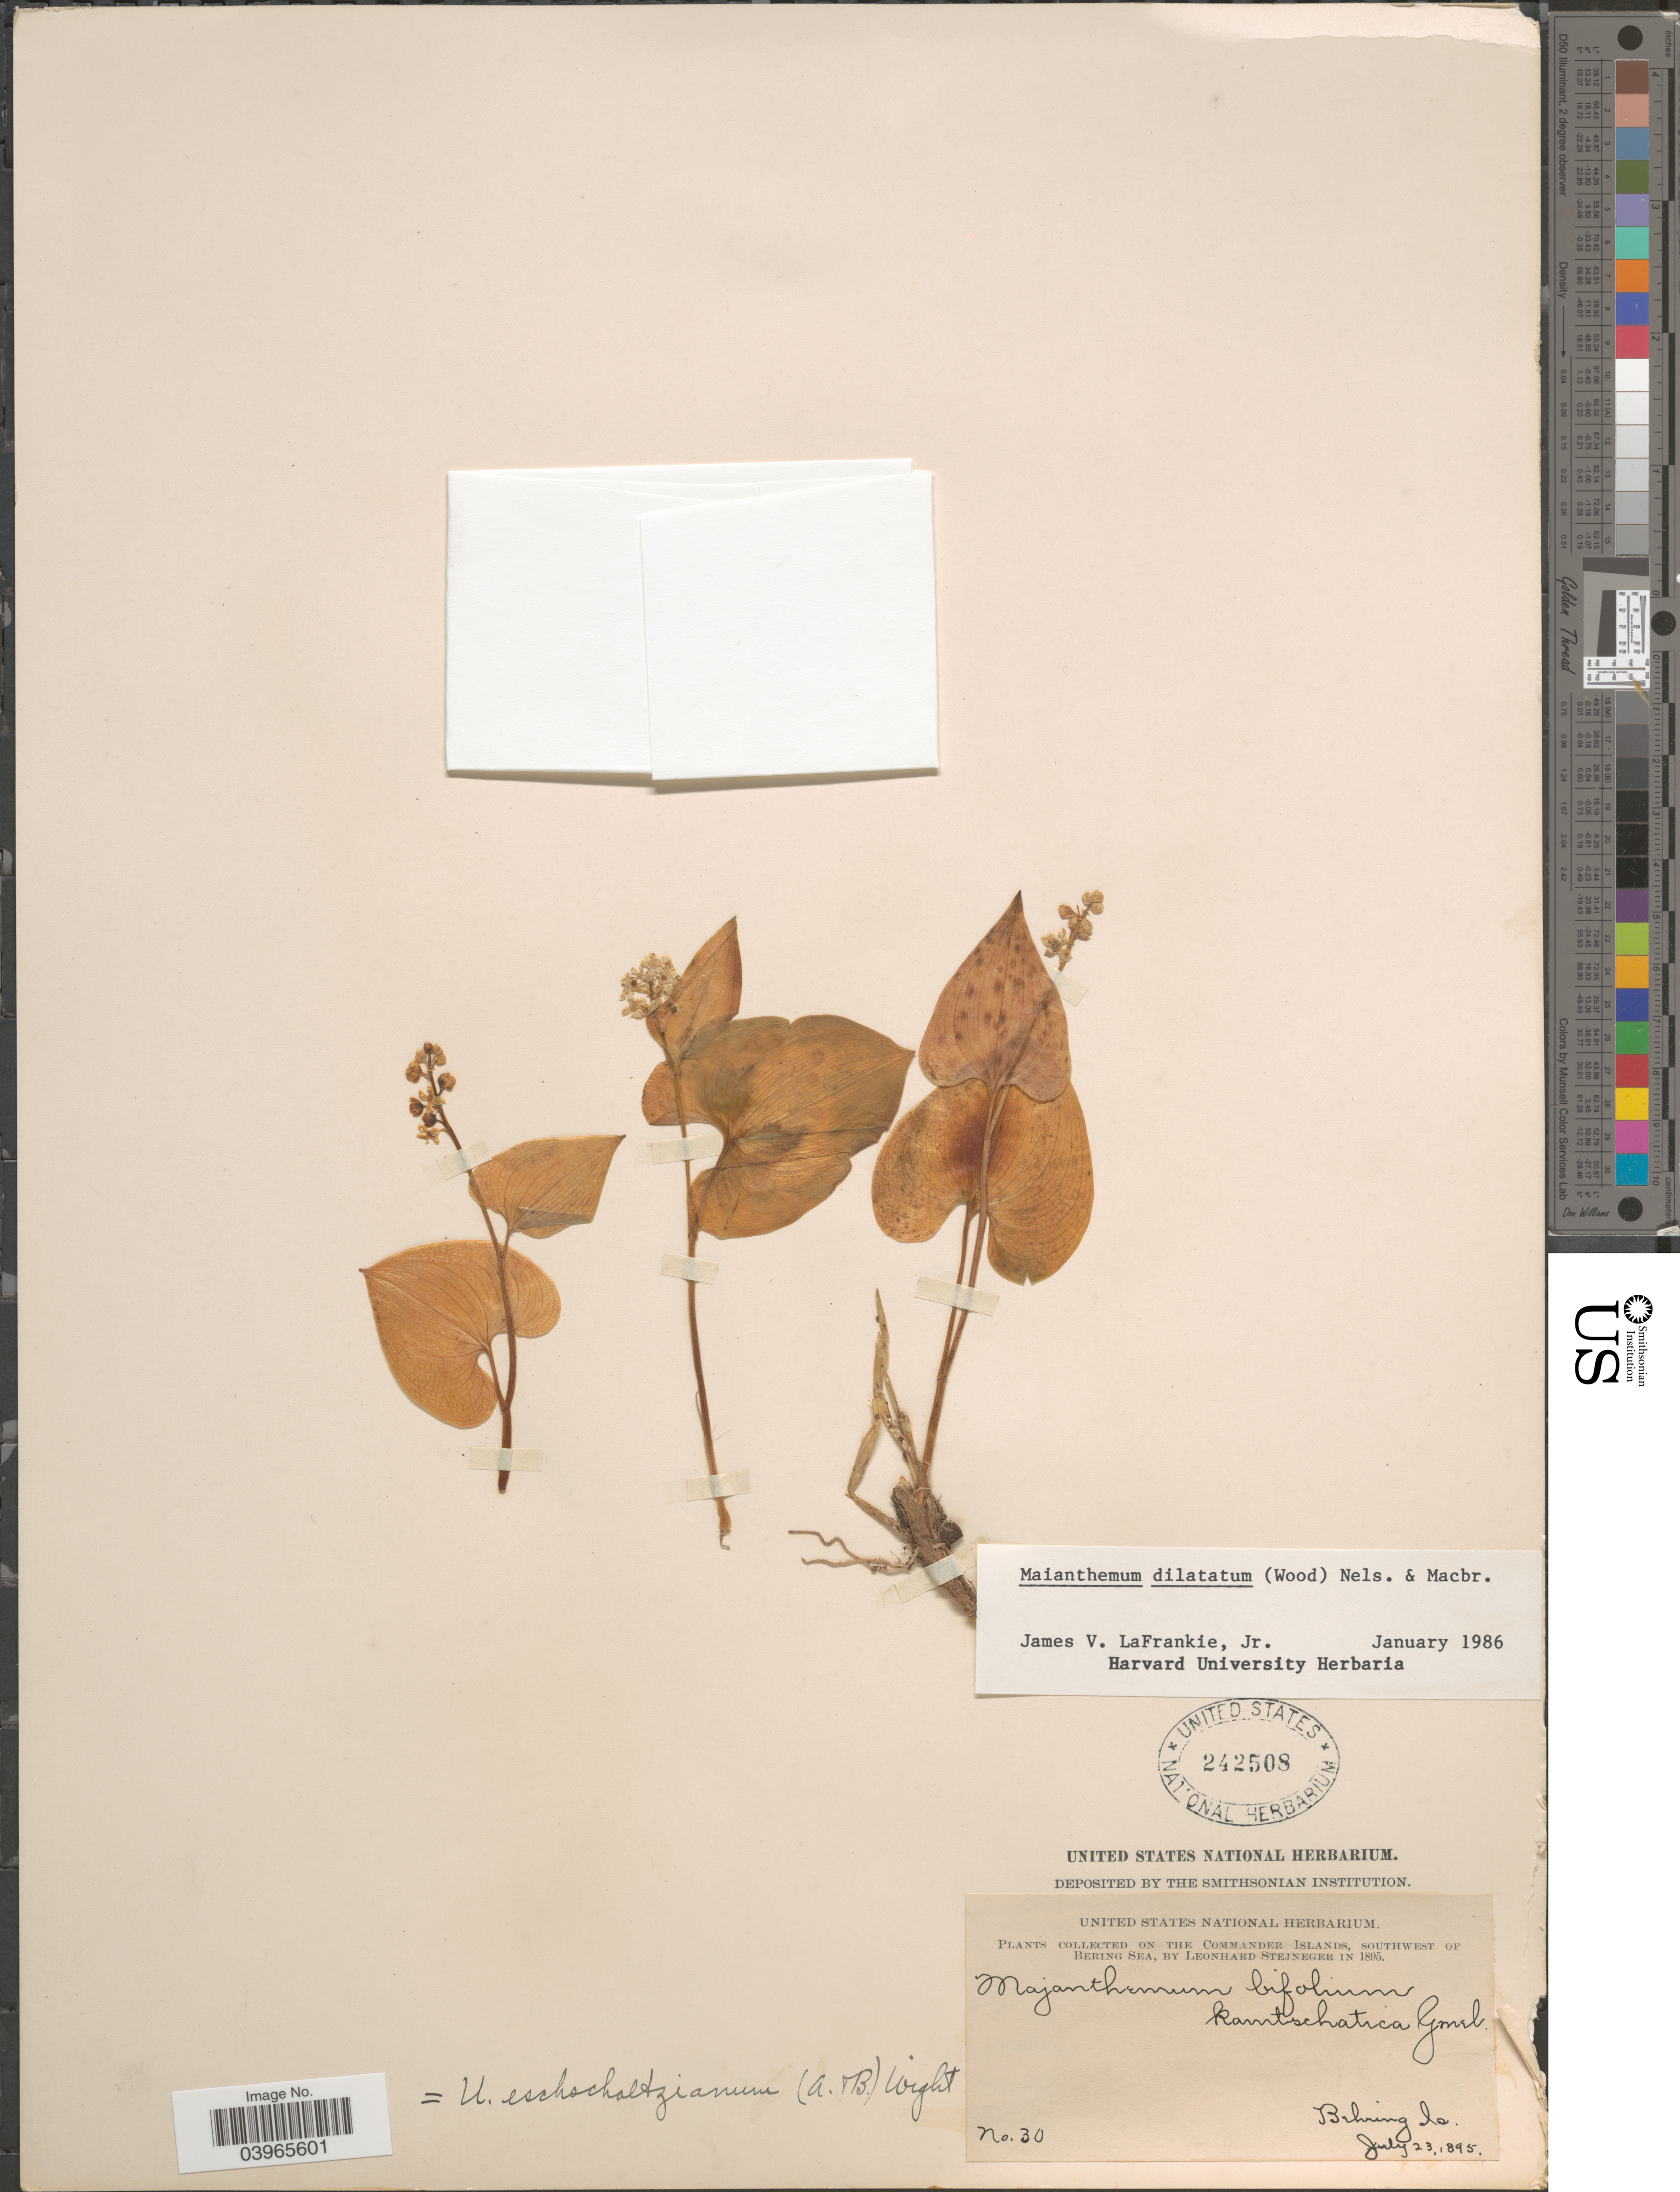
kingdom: Plantae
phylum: Tracheophyta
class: Liliopsida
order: Asparagales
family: Asparagaceae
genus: Maianthemum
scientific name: Maianthemum dilatatum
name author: (Alph. Wood) A. Nelson & J.F. Macbr.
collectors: L. Stejneger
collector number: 30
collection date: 1895-07-23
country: Russian Federation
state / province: Kamchatka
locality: On the Commander Islands, southwest of Bering Sea. Behring Is.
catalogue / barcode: US 242508